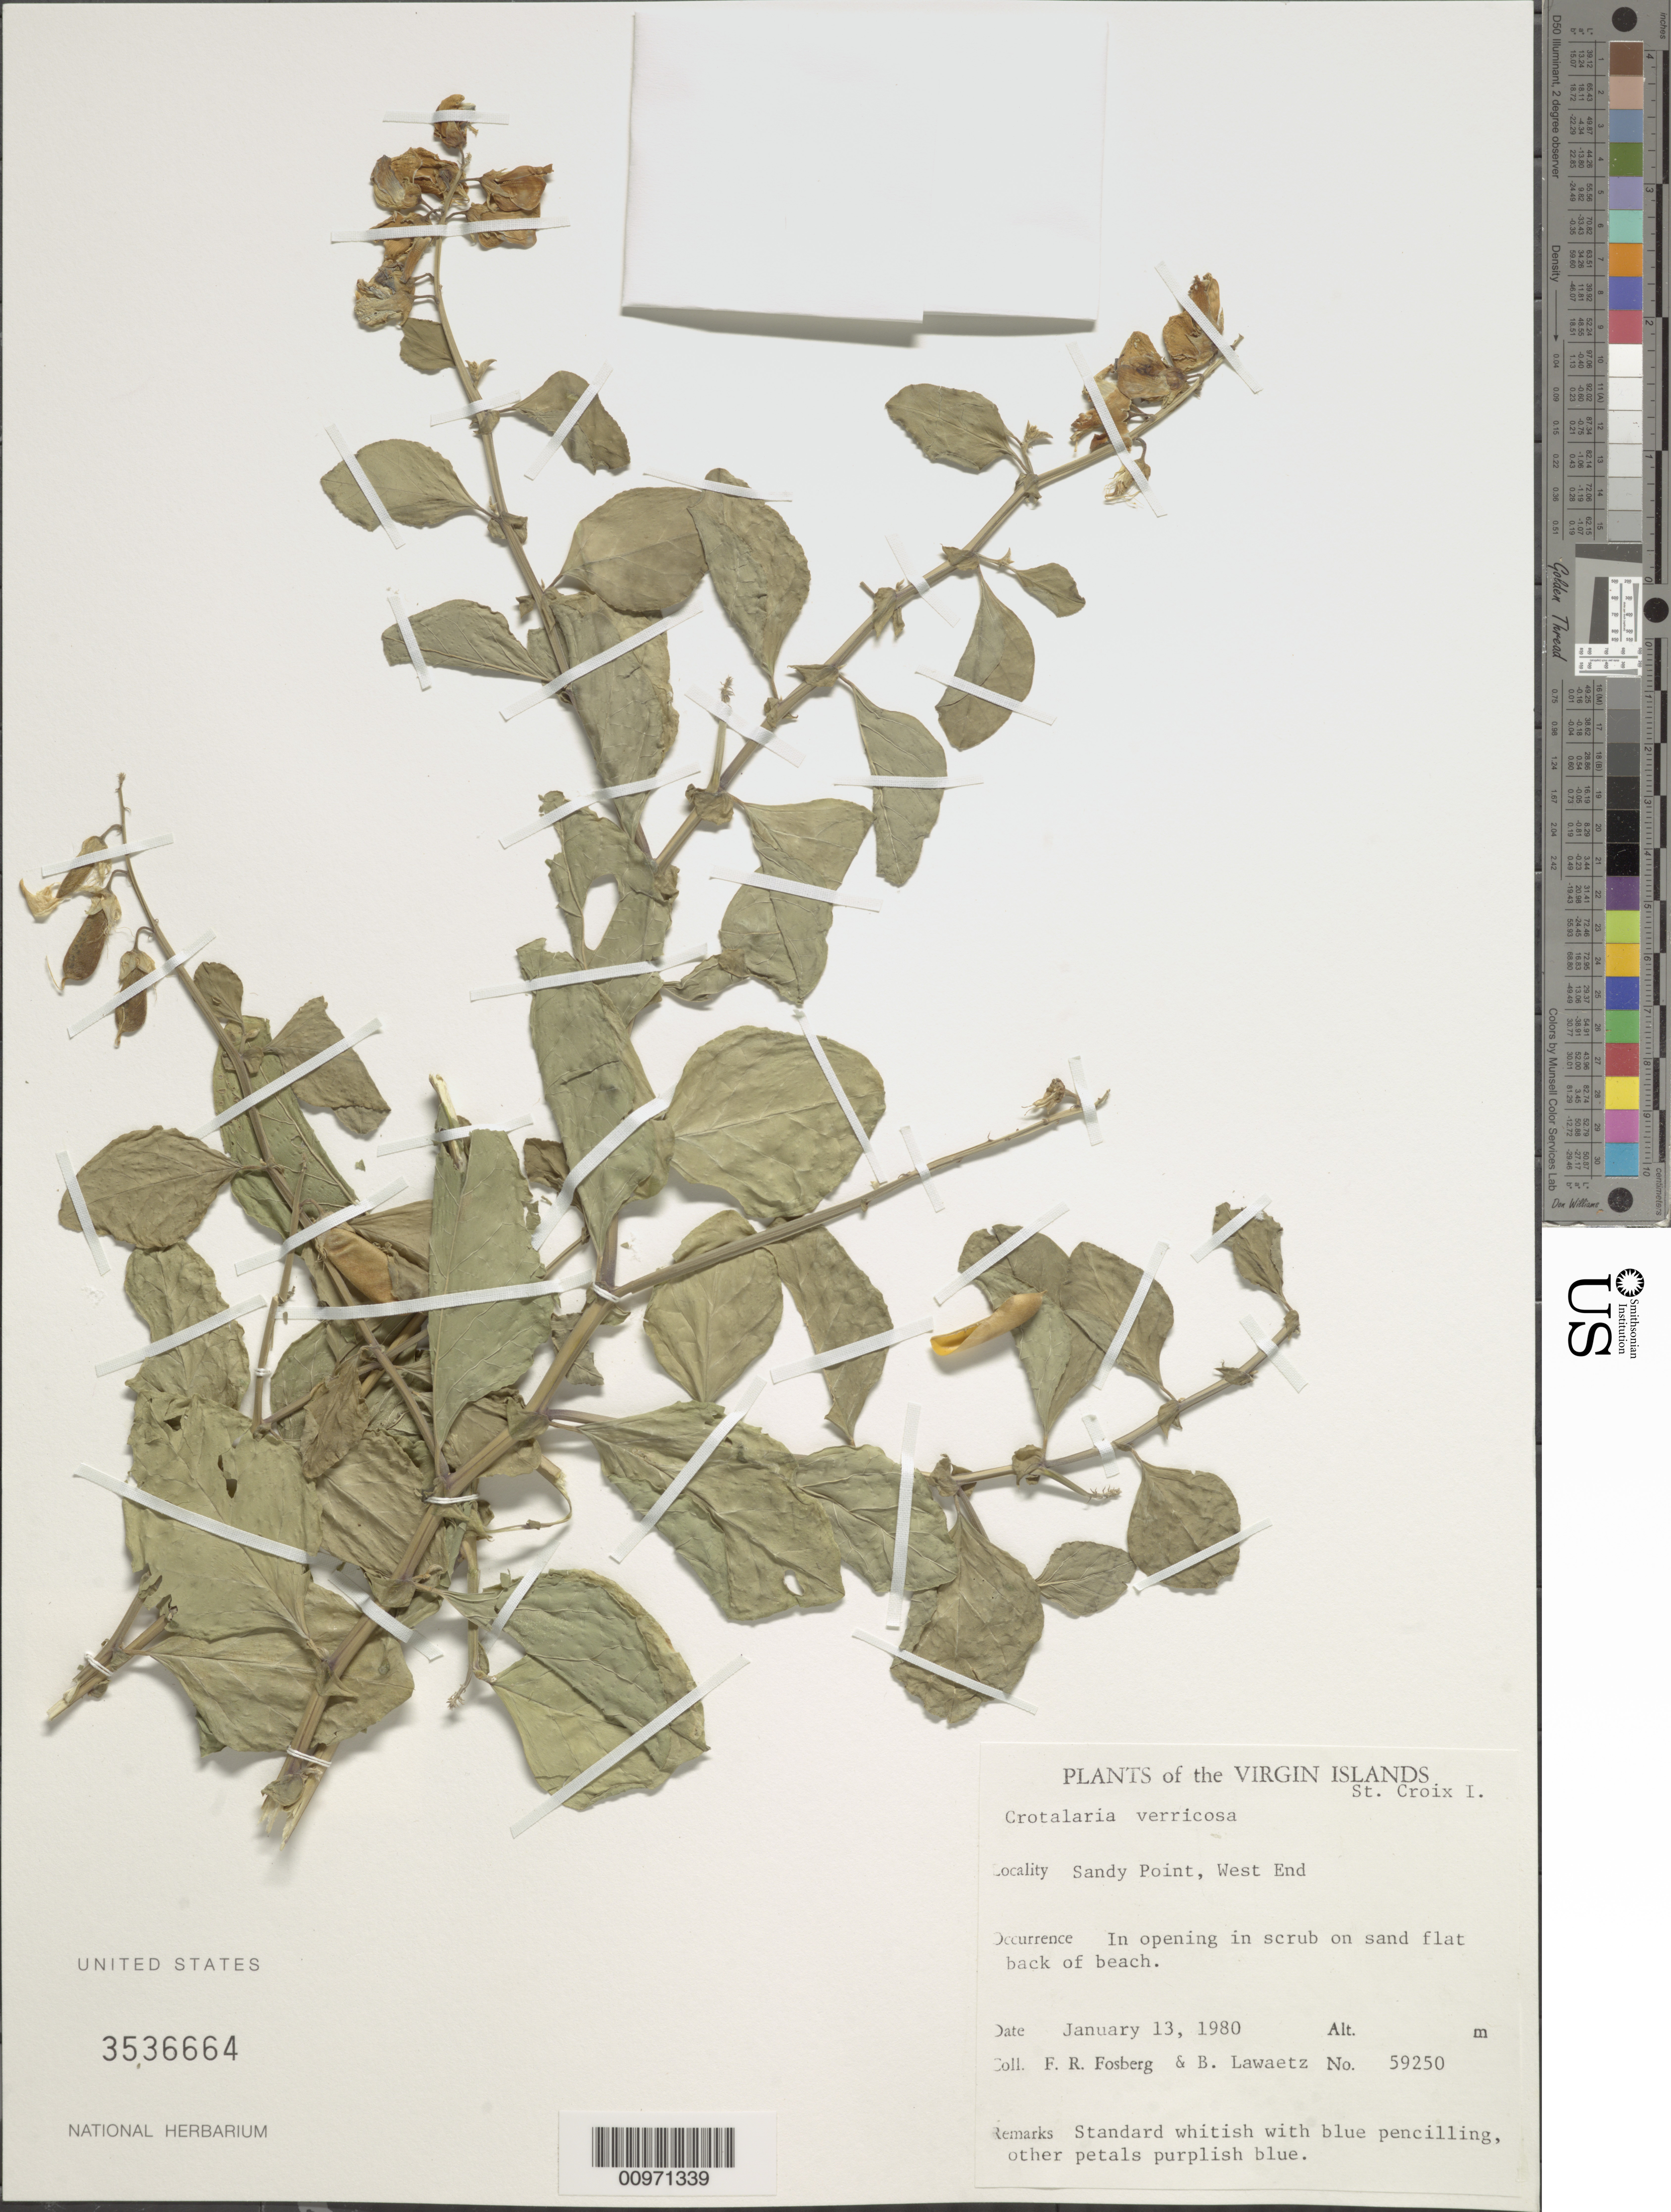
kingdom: Plantae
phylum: Tracheophyta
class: Magnoliopsida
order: Fabales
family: Fabaceae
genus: Crotalaria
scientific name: Crotalaria verrucosa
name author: L.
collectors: F. R. Fosberg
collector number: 59250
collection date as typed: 13 Jan 1980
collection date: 1980-01-13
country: U.S. Virgin Islands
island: St. Croix I.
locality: Sandy Point, West End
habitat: In opening scrub on sand flat back of beach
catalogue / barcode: US 3536664